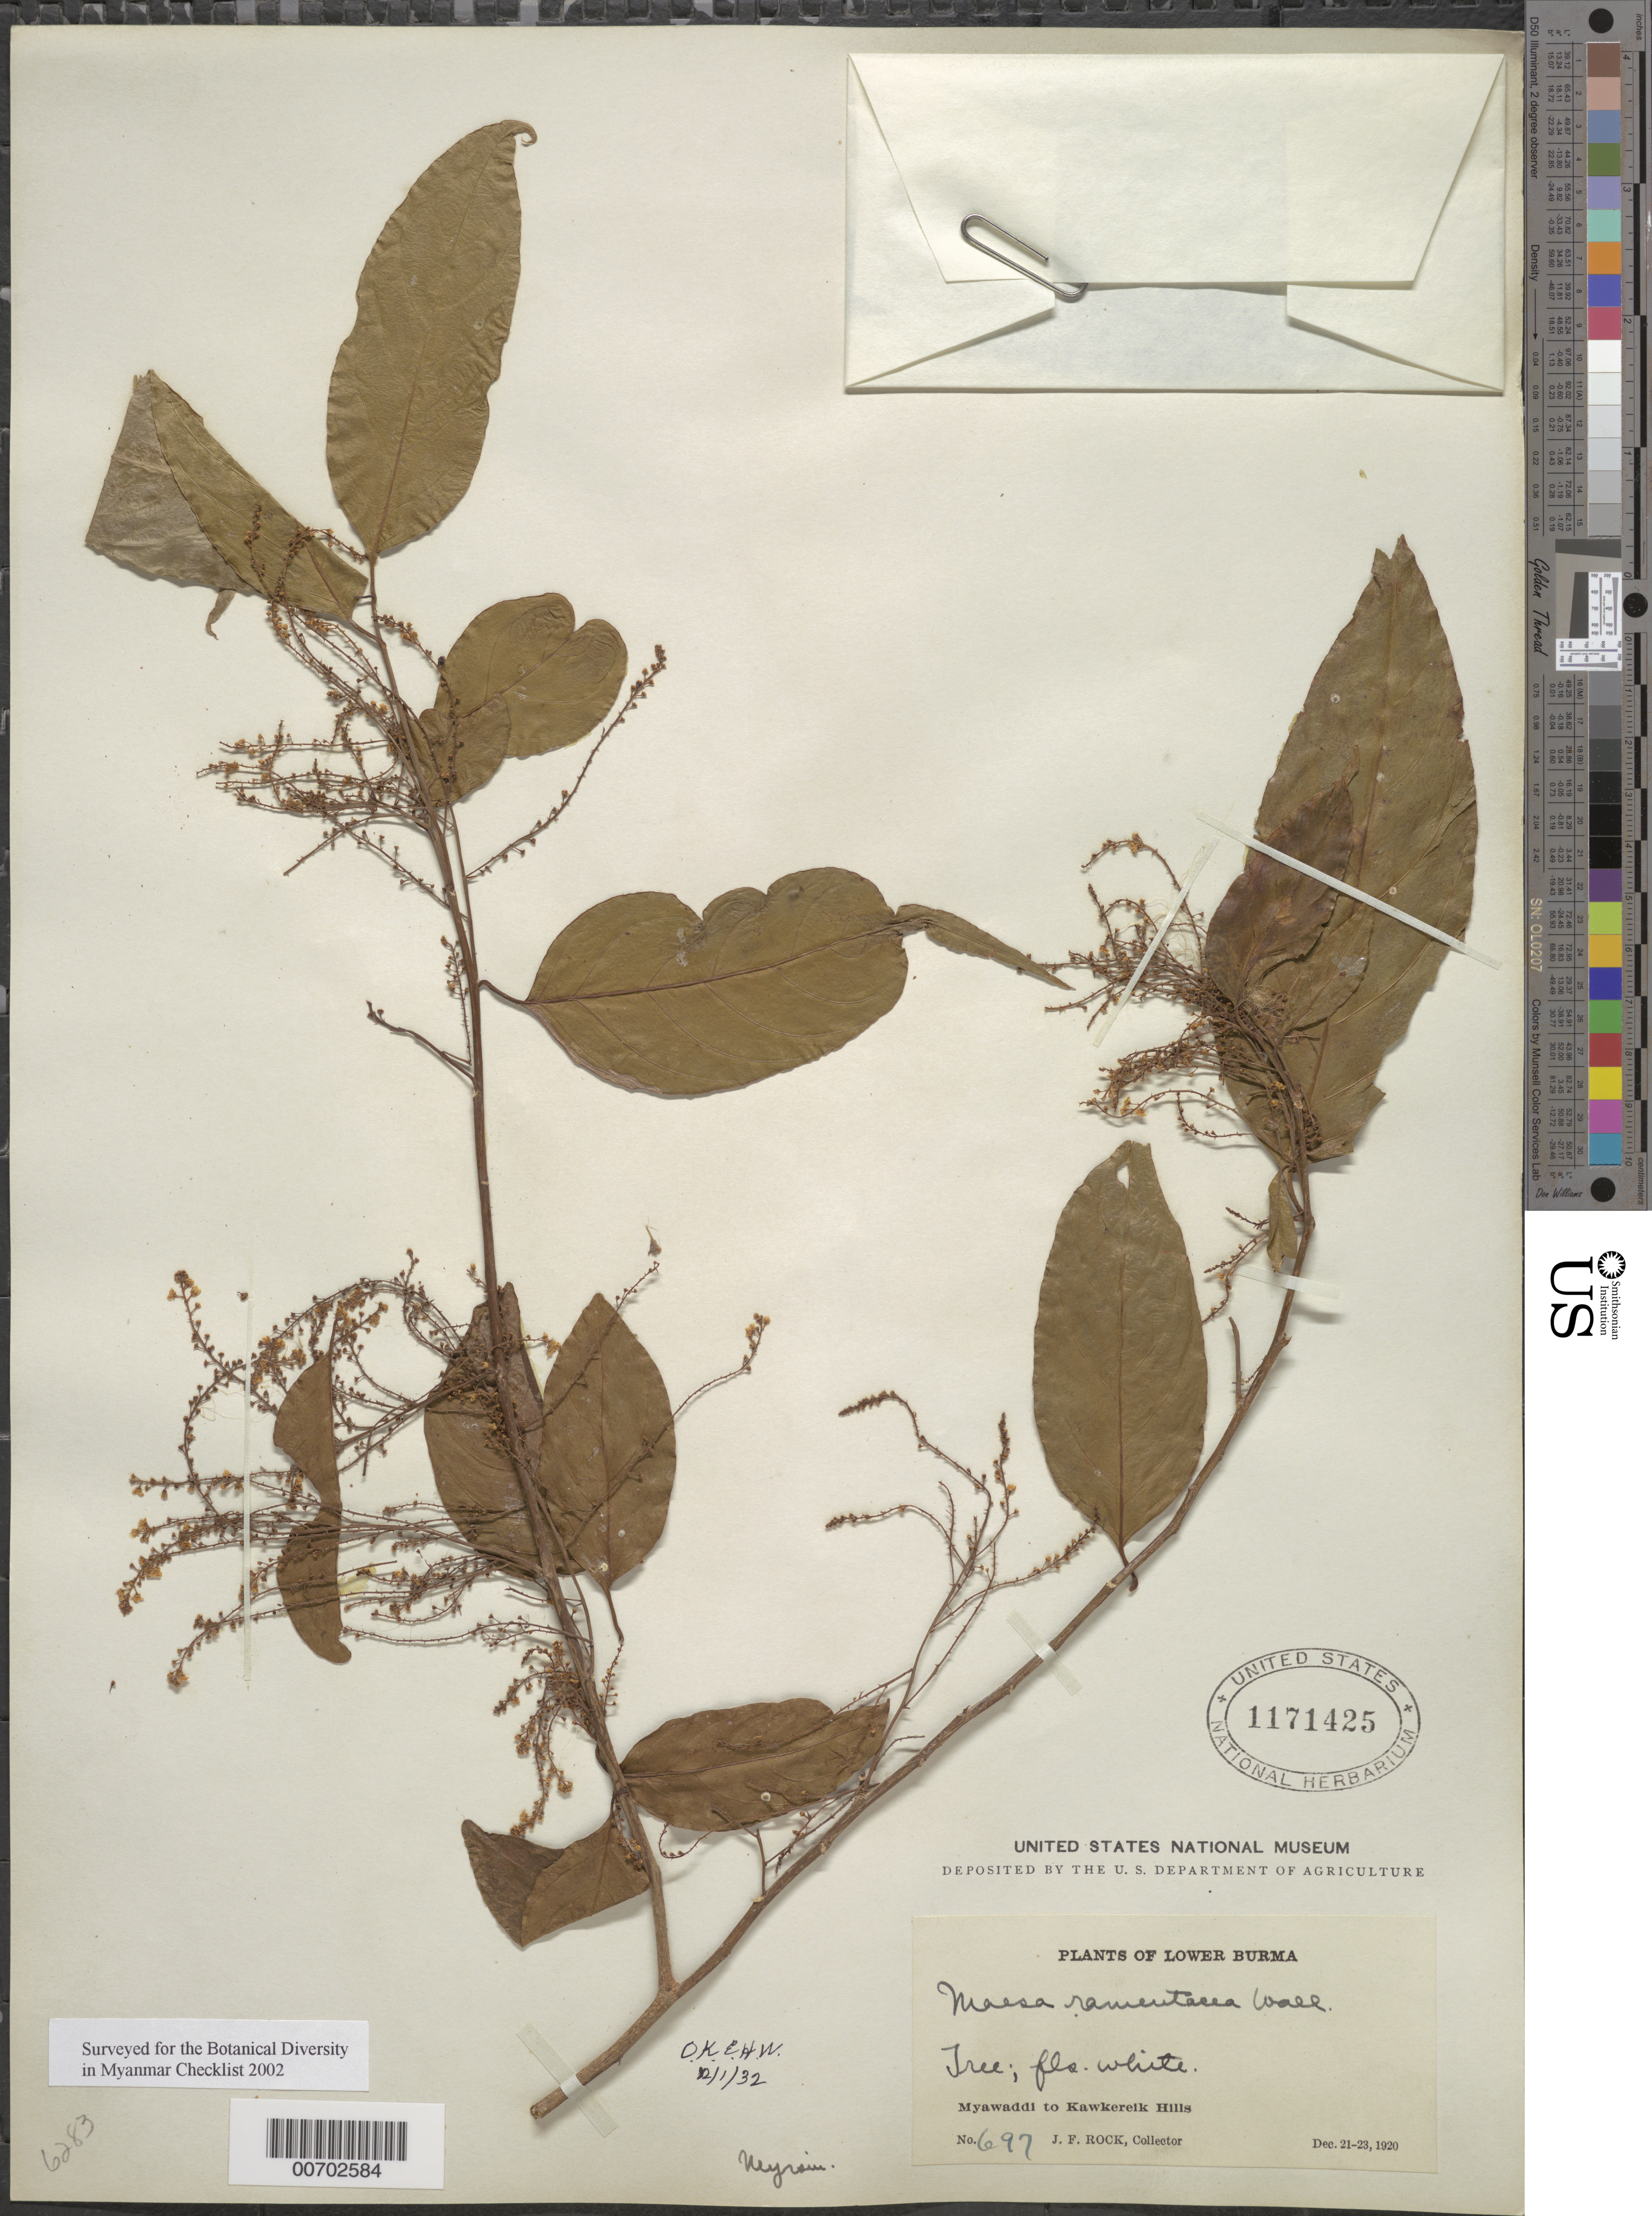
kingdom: Plantae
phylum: Tracheophyta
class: Magnoliopsida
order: Ericales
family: Primulaceae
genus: Maesa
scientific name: Maesa ramentacea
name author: (Roxb.) A. DC.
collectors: J. F. Rock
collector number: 697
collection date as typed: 21 Dec 1920 to 23 Dec 1920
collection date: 1920-12-21/1920-12-23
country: Myanmar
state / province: Kawthule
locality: Myawaddi to Kawkereik Hills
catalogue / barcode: US 1171425